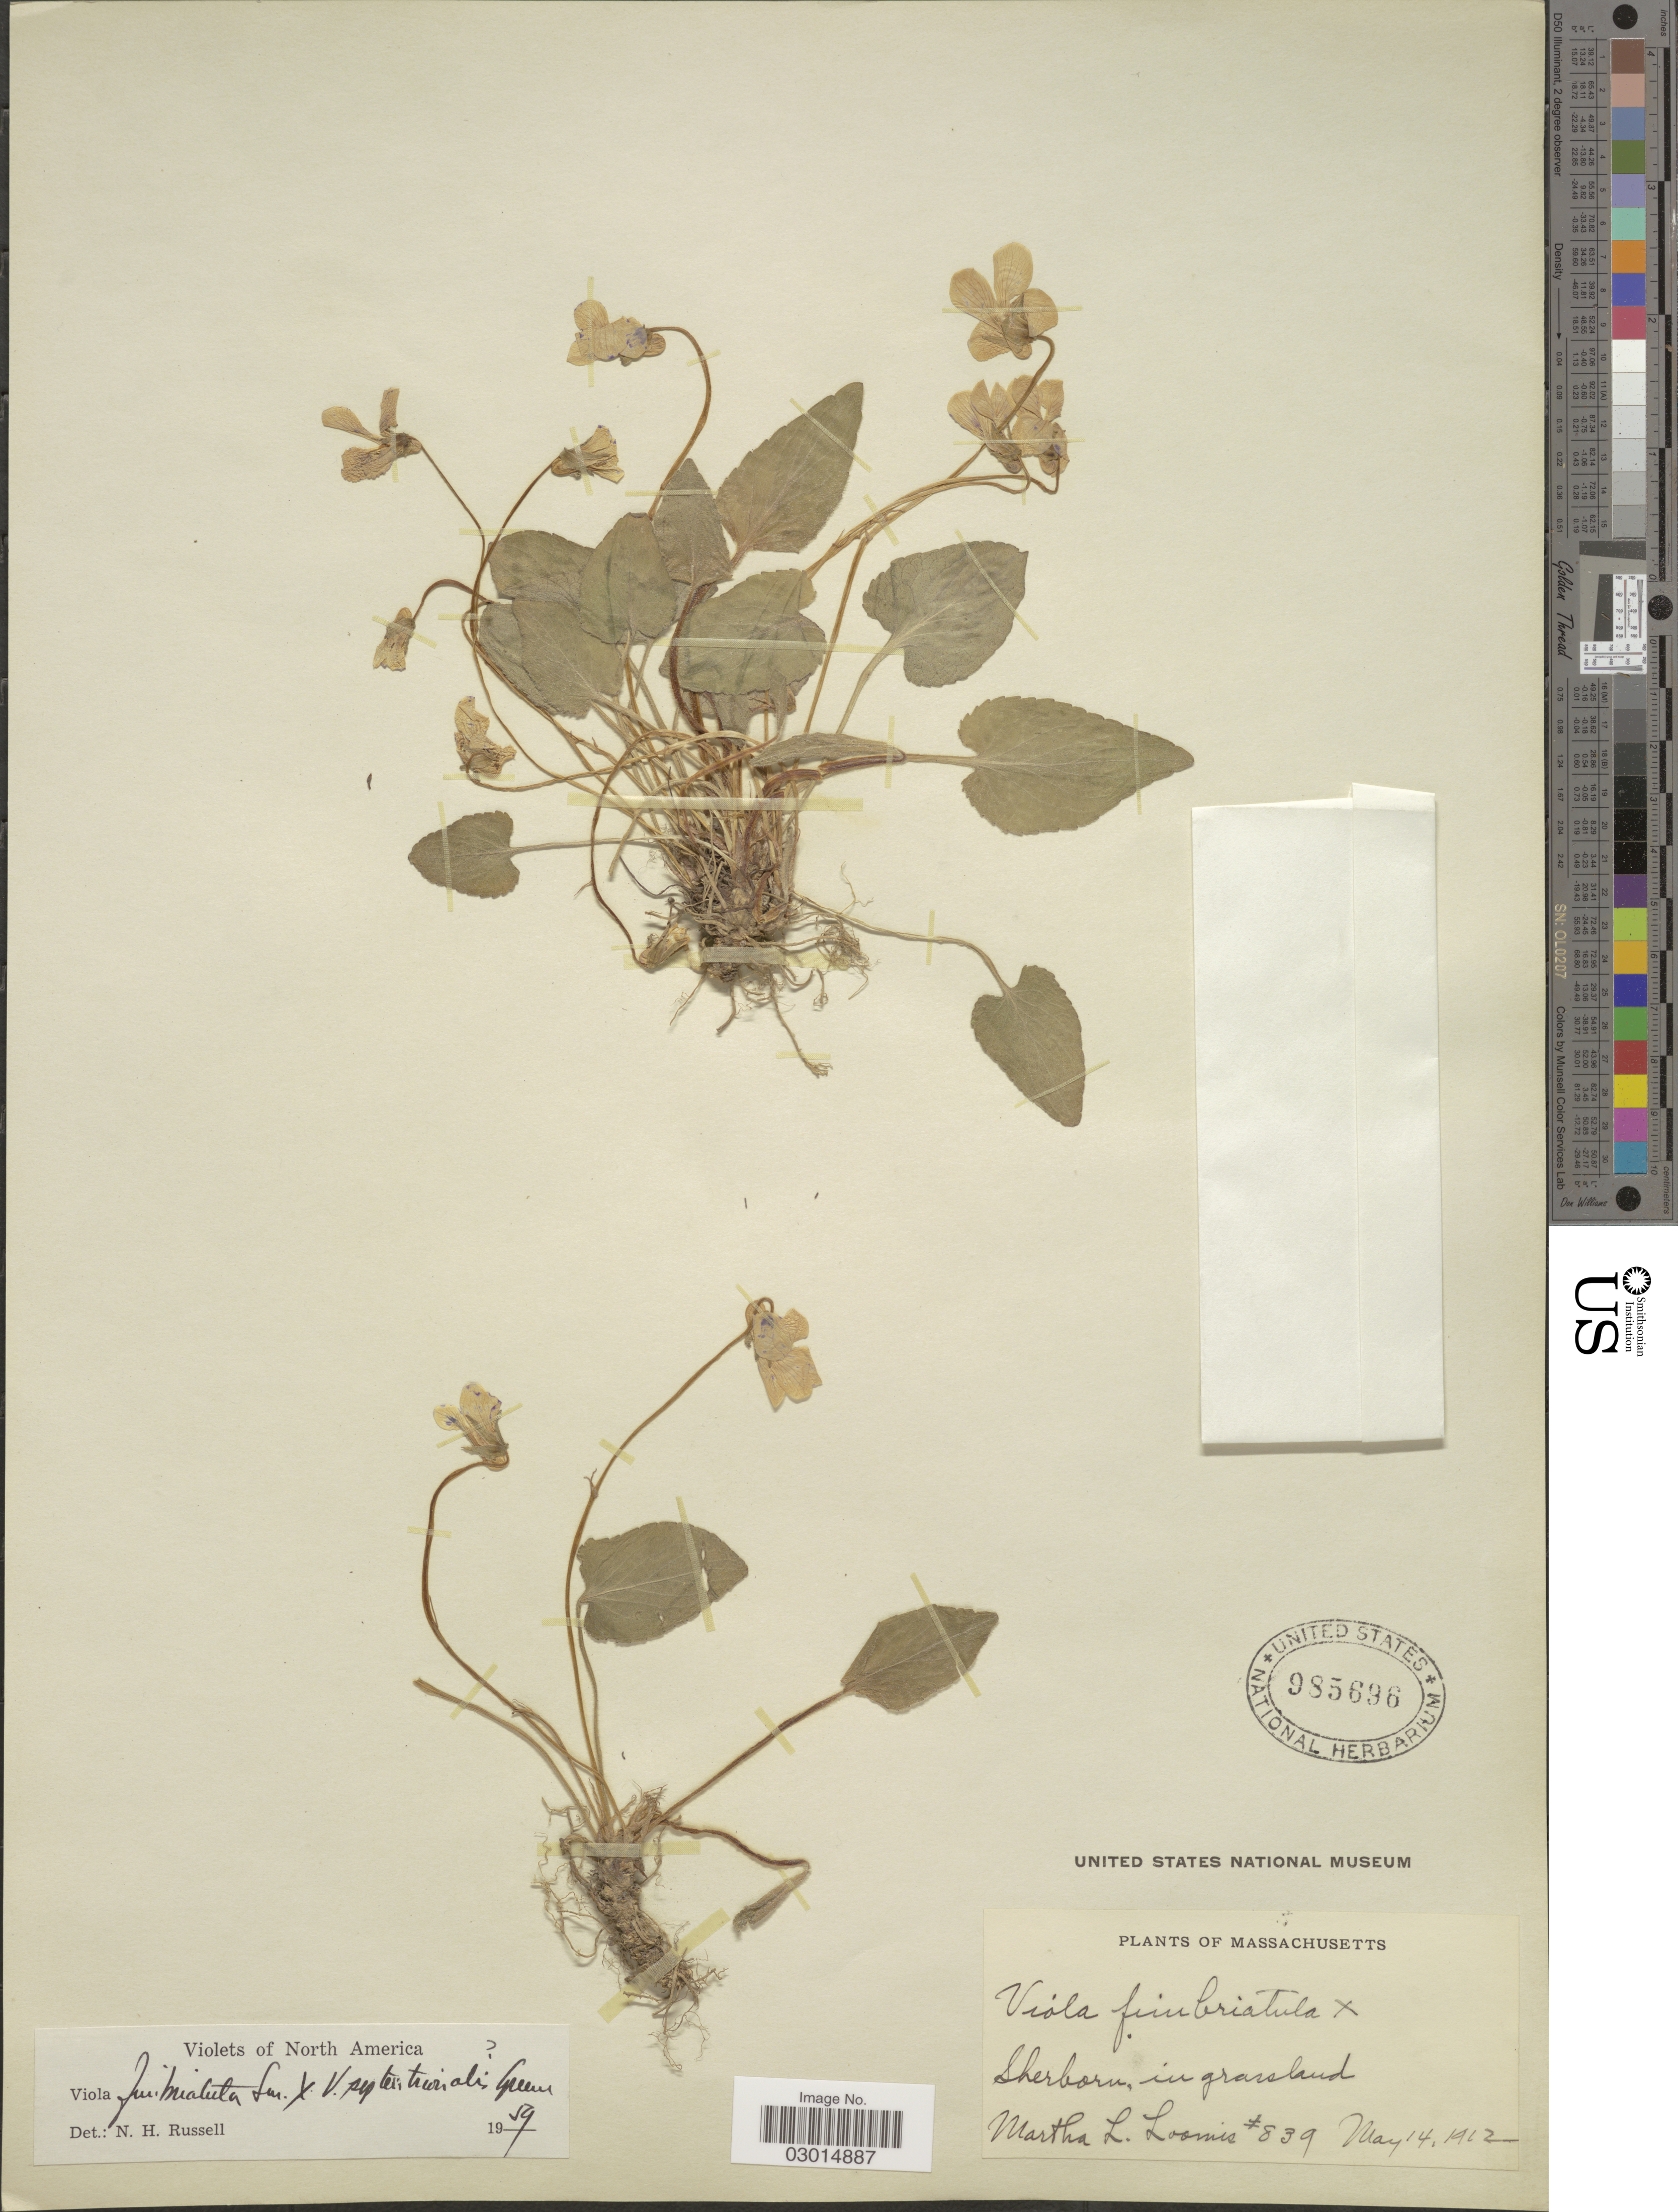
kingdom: Plantae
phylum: Tracheophyta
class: Magnoliopsida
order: Malpighiales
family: Violaceae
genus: Viola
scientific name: Viola fimbriatula x V. septentrionalis Greene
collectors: M. L. Loomis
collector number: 839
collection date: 1912-05-14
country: United States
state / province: Massachusetts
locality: Sherborn, in grassland.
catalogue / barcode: US 985696